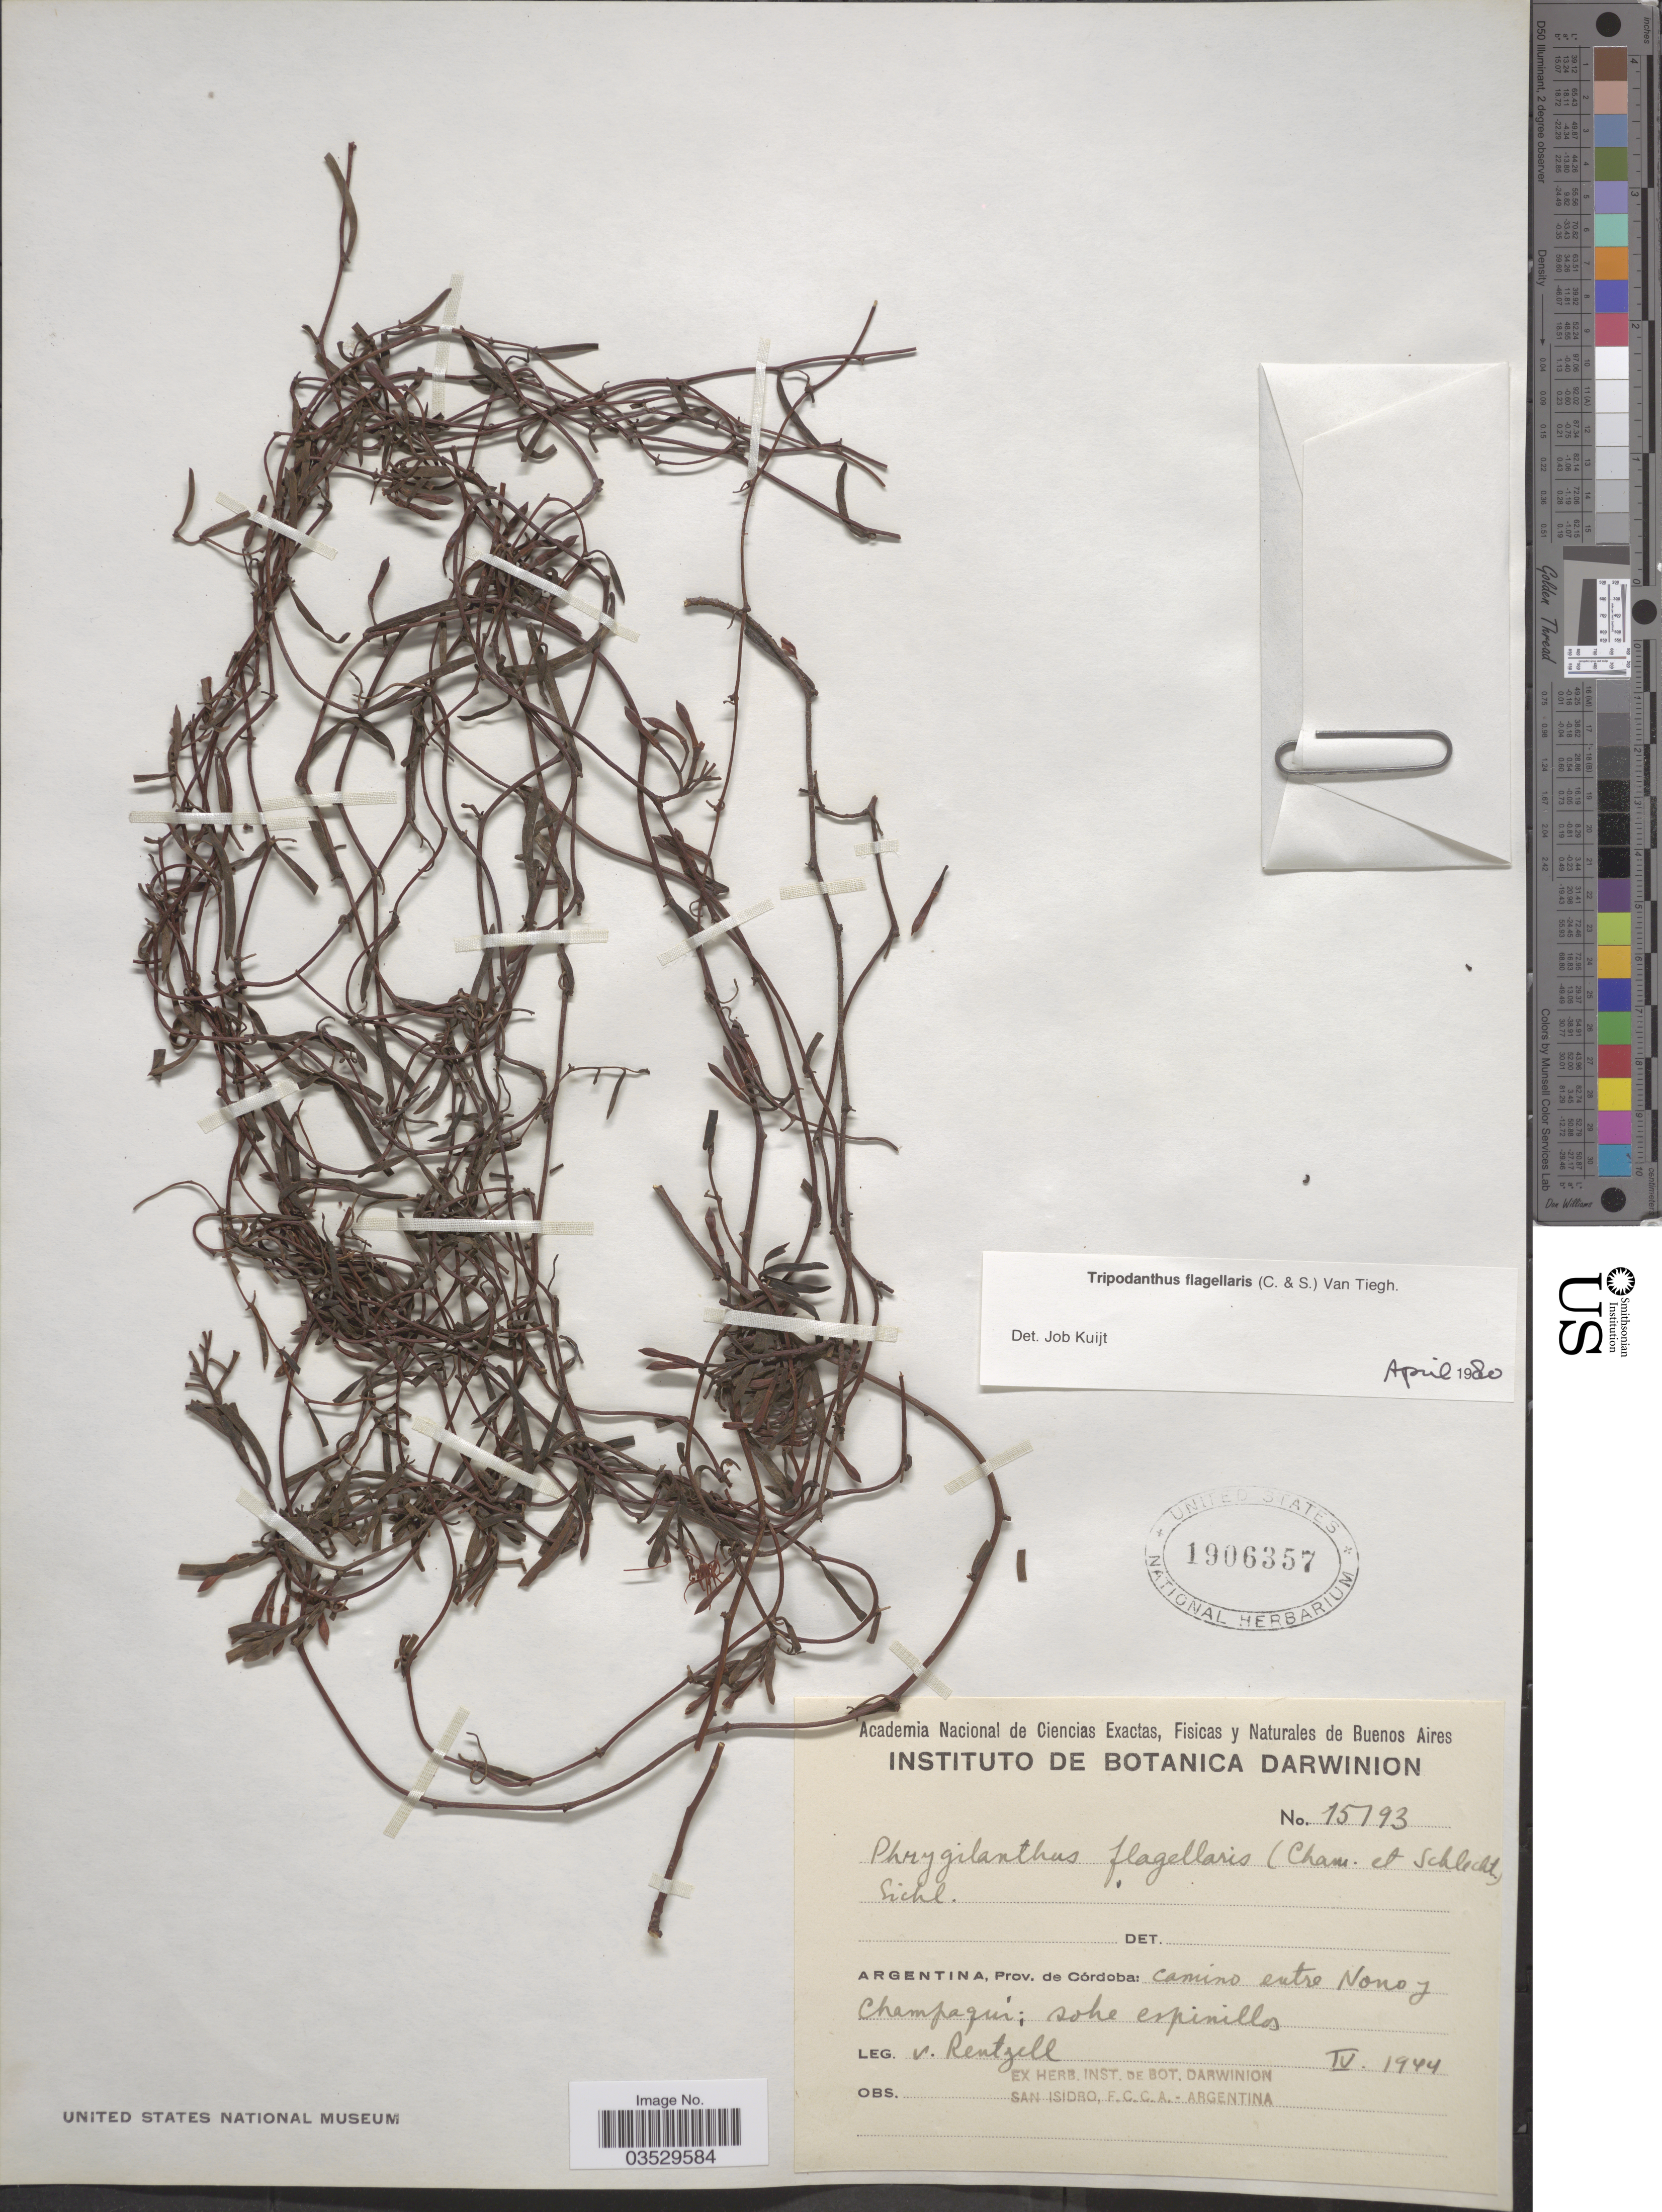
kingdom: Plantae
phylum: Tracheophyta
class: Magnoliopsida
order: Santalales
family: Loranthaceae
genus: Tripodanthus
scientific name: Tripodanthus flagellaris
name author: (Cham. & Schltdl.) Tiegh.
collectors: v. Rentzell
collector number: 15193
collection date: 1944-04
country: Argentina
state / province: Cordoba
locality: Camino entre Nono y Champaquí.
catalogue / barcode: US 1906357